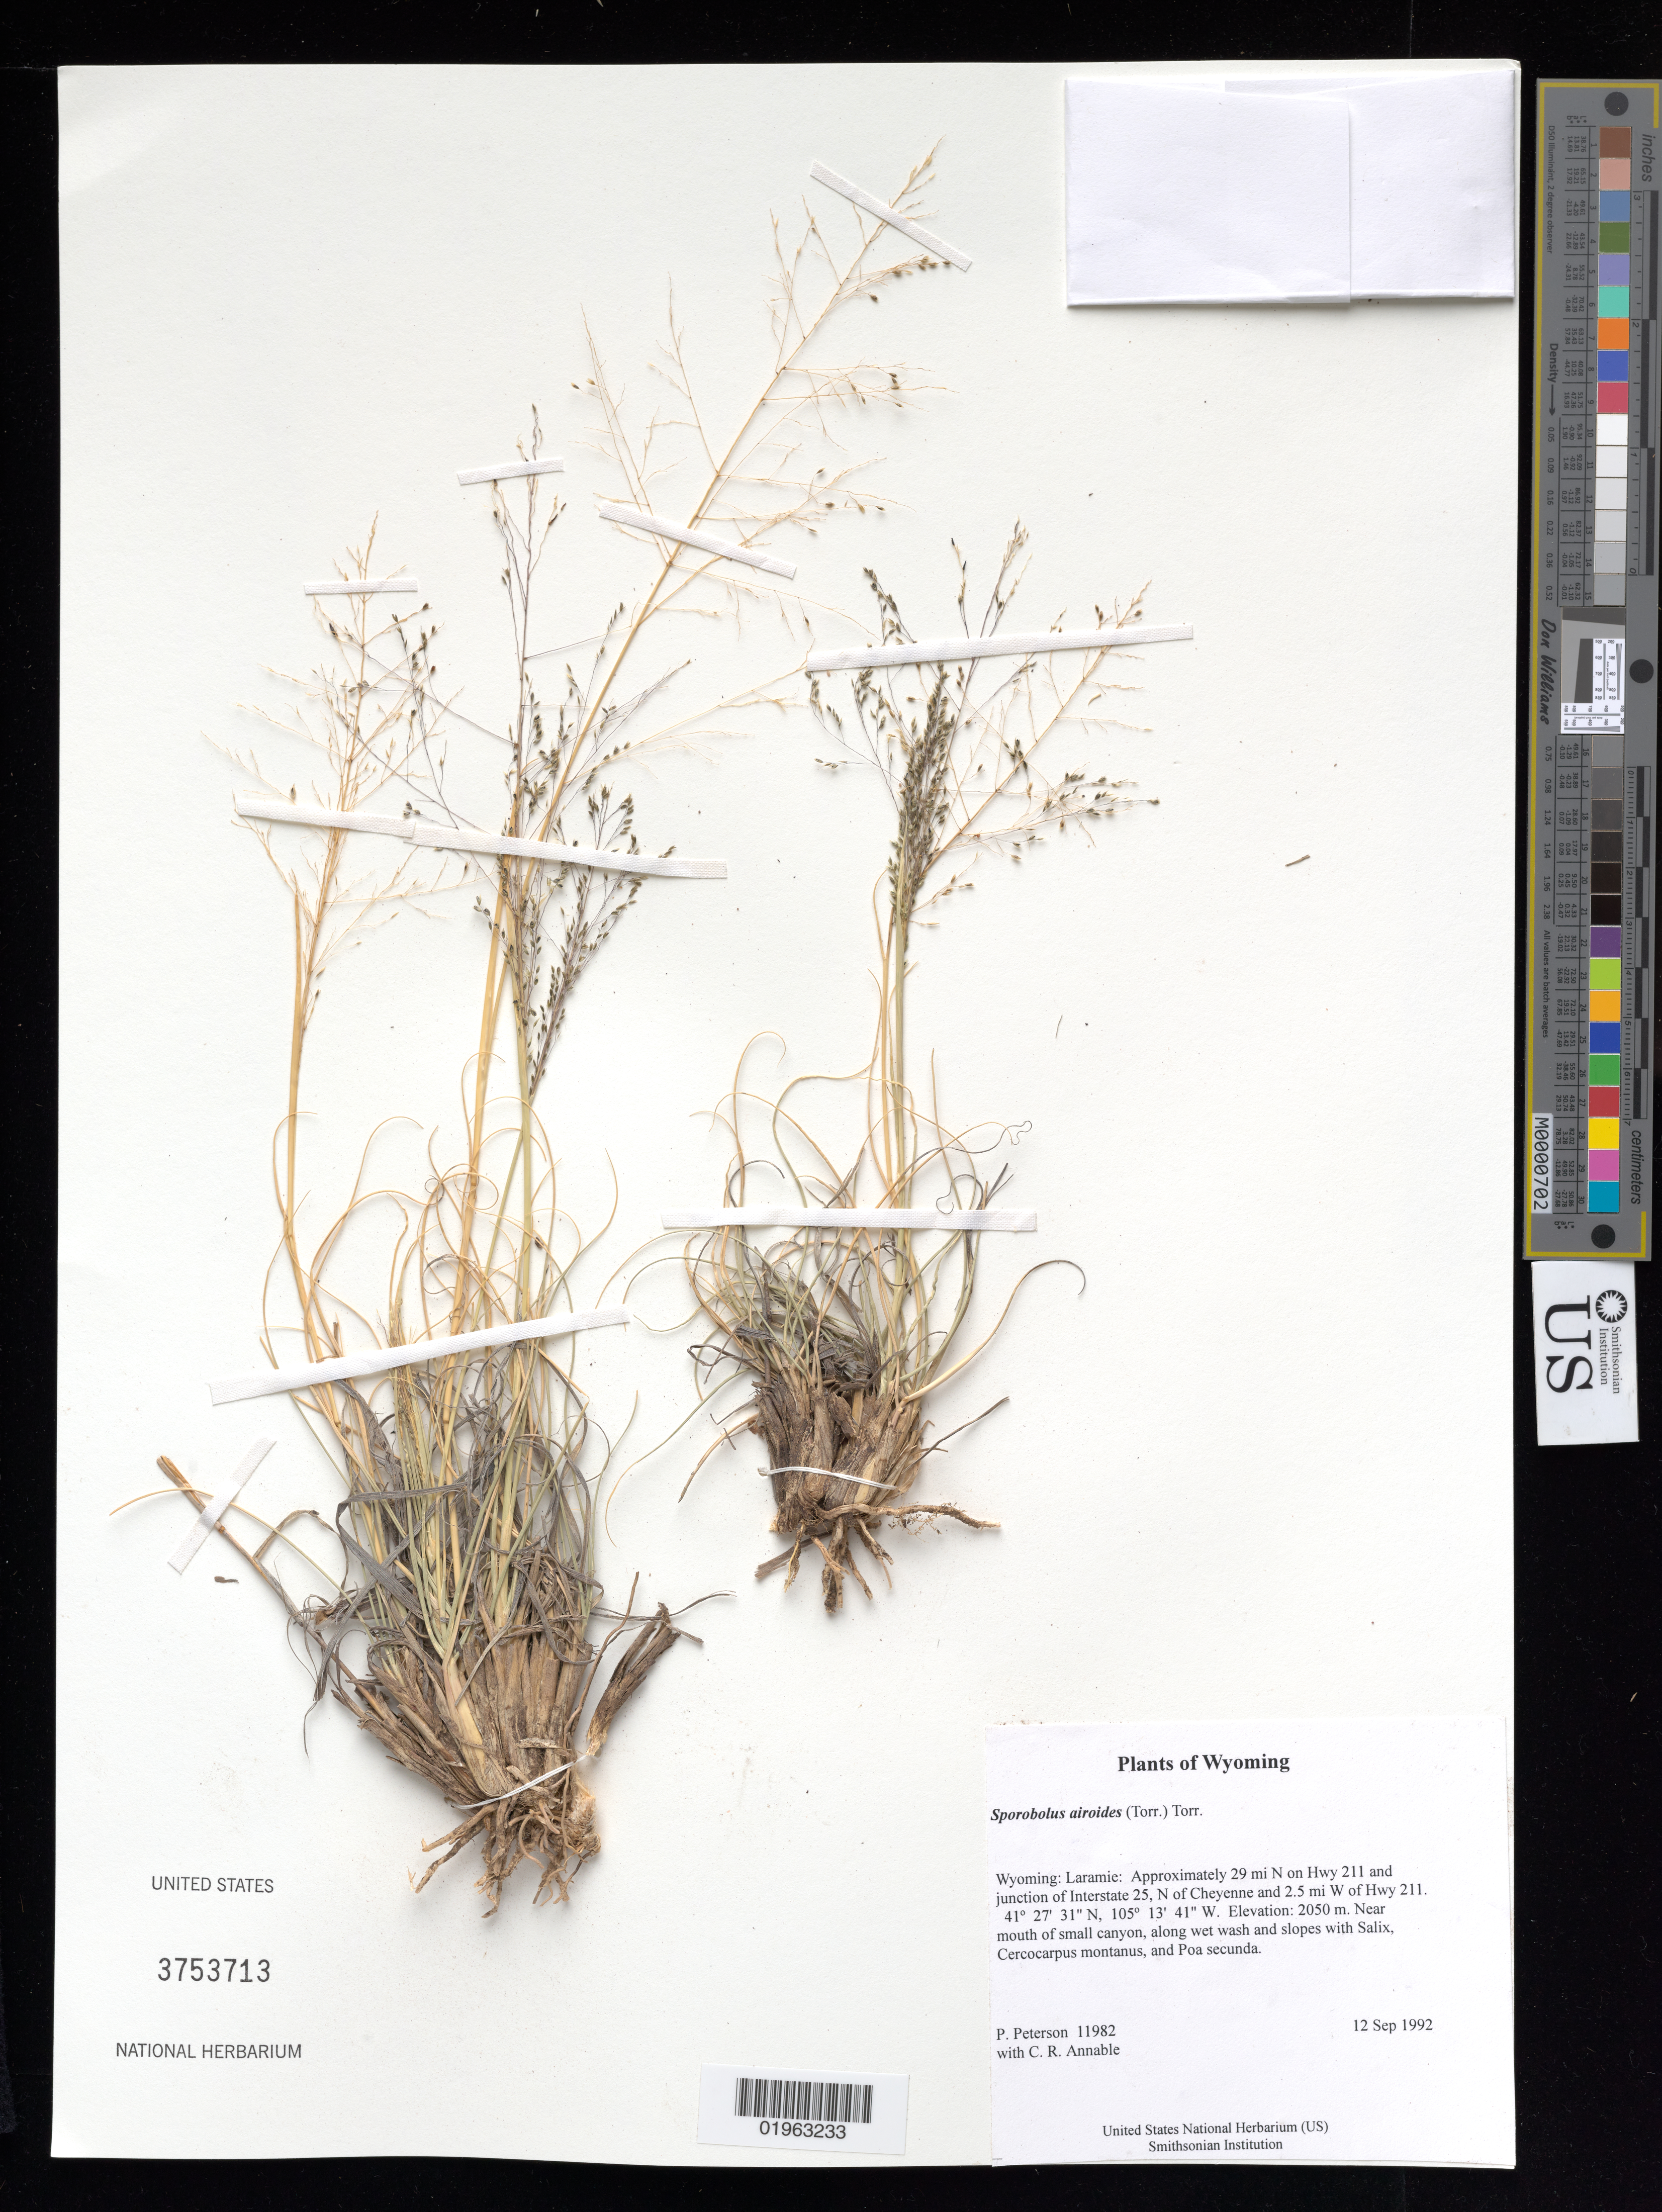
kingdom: Plantae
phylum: Tracheophyta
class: Liliopsida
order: Poales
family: Poaceae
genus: Sporobolus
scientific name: Sporobolus airoides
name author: (Torr.) Torr.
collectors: P. M. Peterson & C. R. Annable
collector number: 11982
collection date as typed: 12 Sep 1992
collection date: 1992-09-12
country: United States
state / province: Wyoming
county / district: Laramie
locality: Approximately 29 mi N on Hwy 211 and junction of Interstate 25, N of Cheyenne and 2.5 mi W of Hwy 211.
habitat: Near mouth of small canyon, along wet wash and slopes with Salix, Cercocarpus montanus, and Poa secunda.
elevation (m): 2050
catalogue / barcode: US 3753713